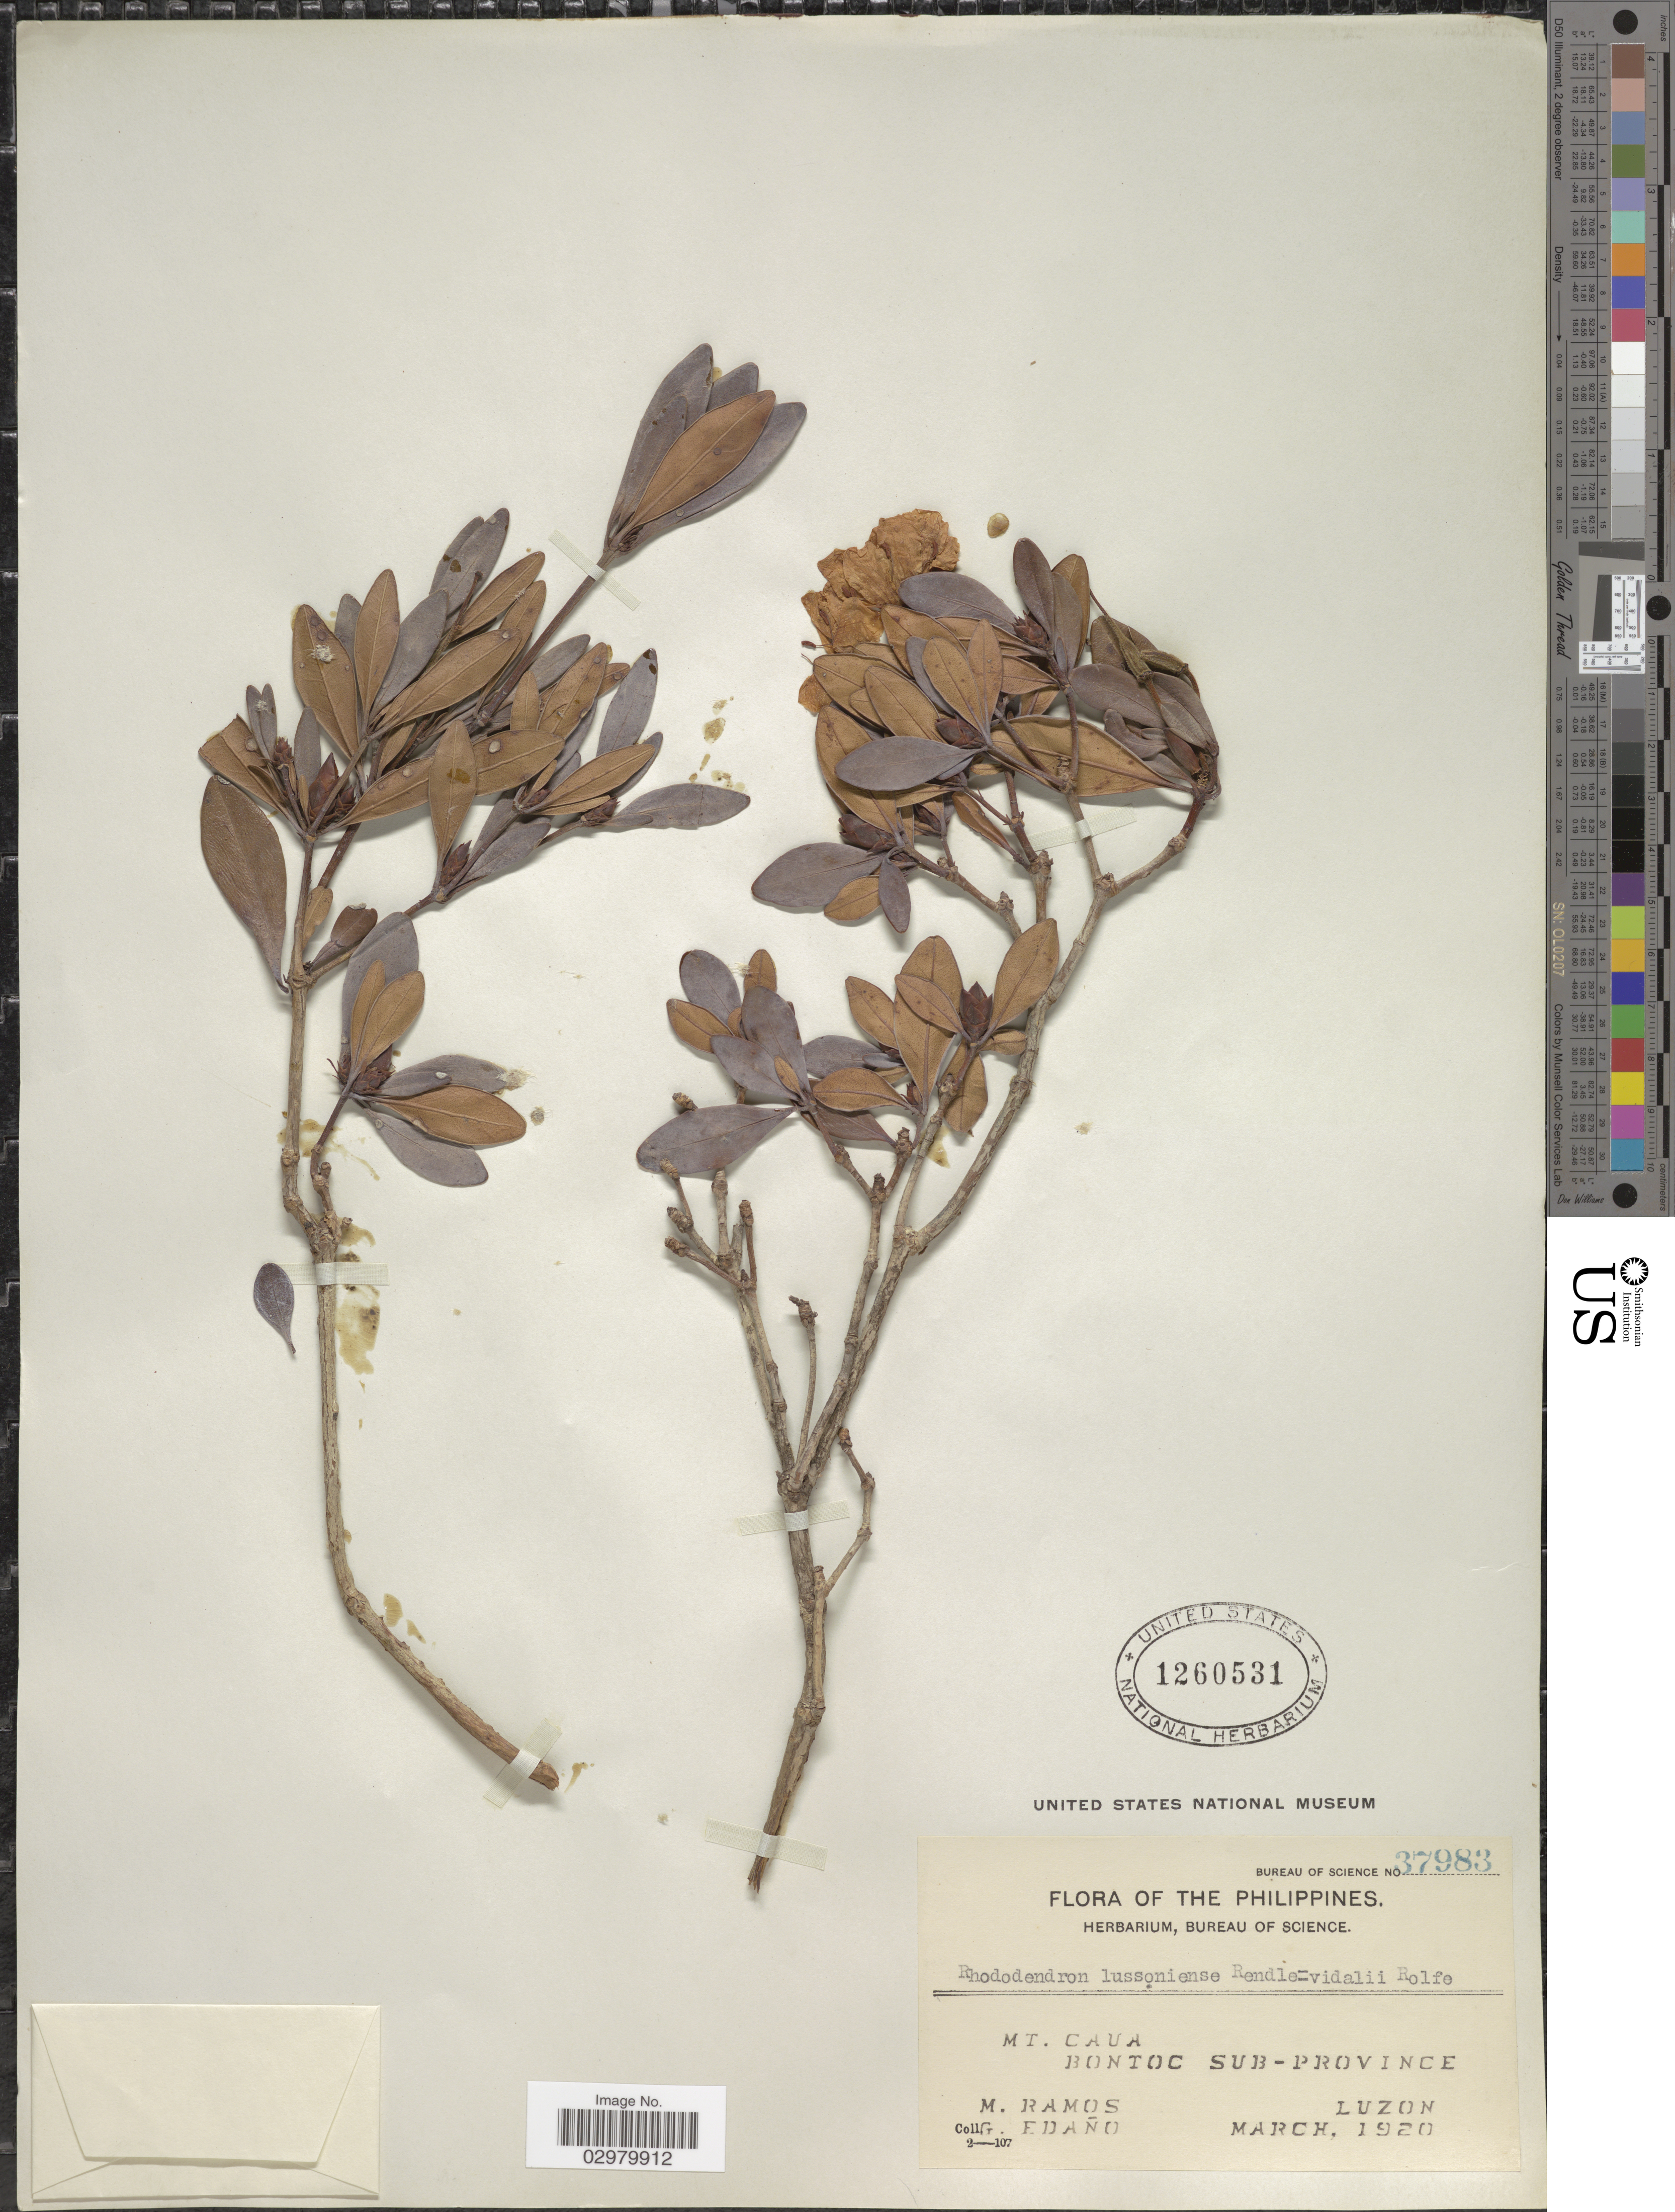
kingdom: Plantae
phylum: Tracheophyta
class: Magnoliopsida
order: Ericales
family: Ericaceae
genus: Rhododendron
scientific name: Rhododendron vidalii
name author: Rolfe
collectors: M. Ramos & G. Edaño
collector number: Bureau of Science37983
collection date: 1920-03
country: Philippines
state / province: Cordillera (Administrative Region)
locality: Mt. Caua, Bontoc Sub-Province, Luzon.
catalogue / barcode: US 1260531